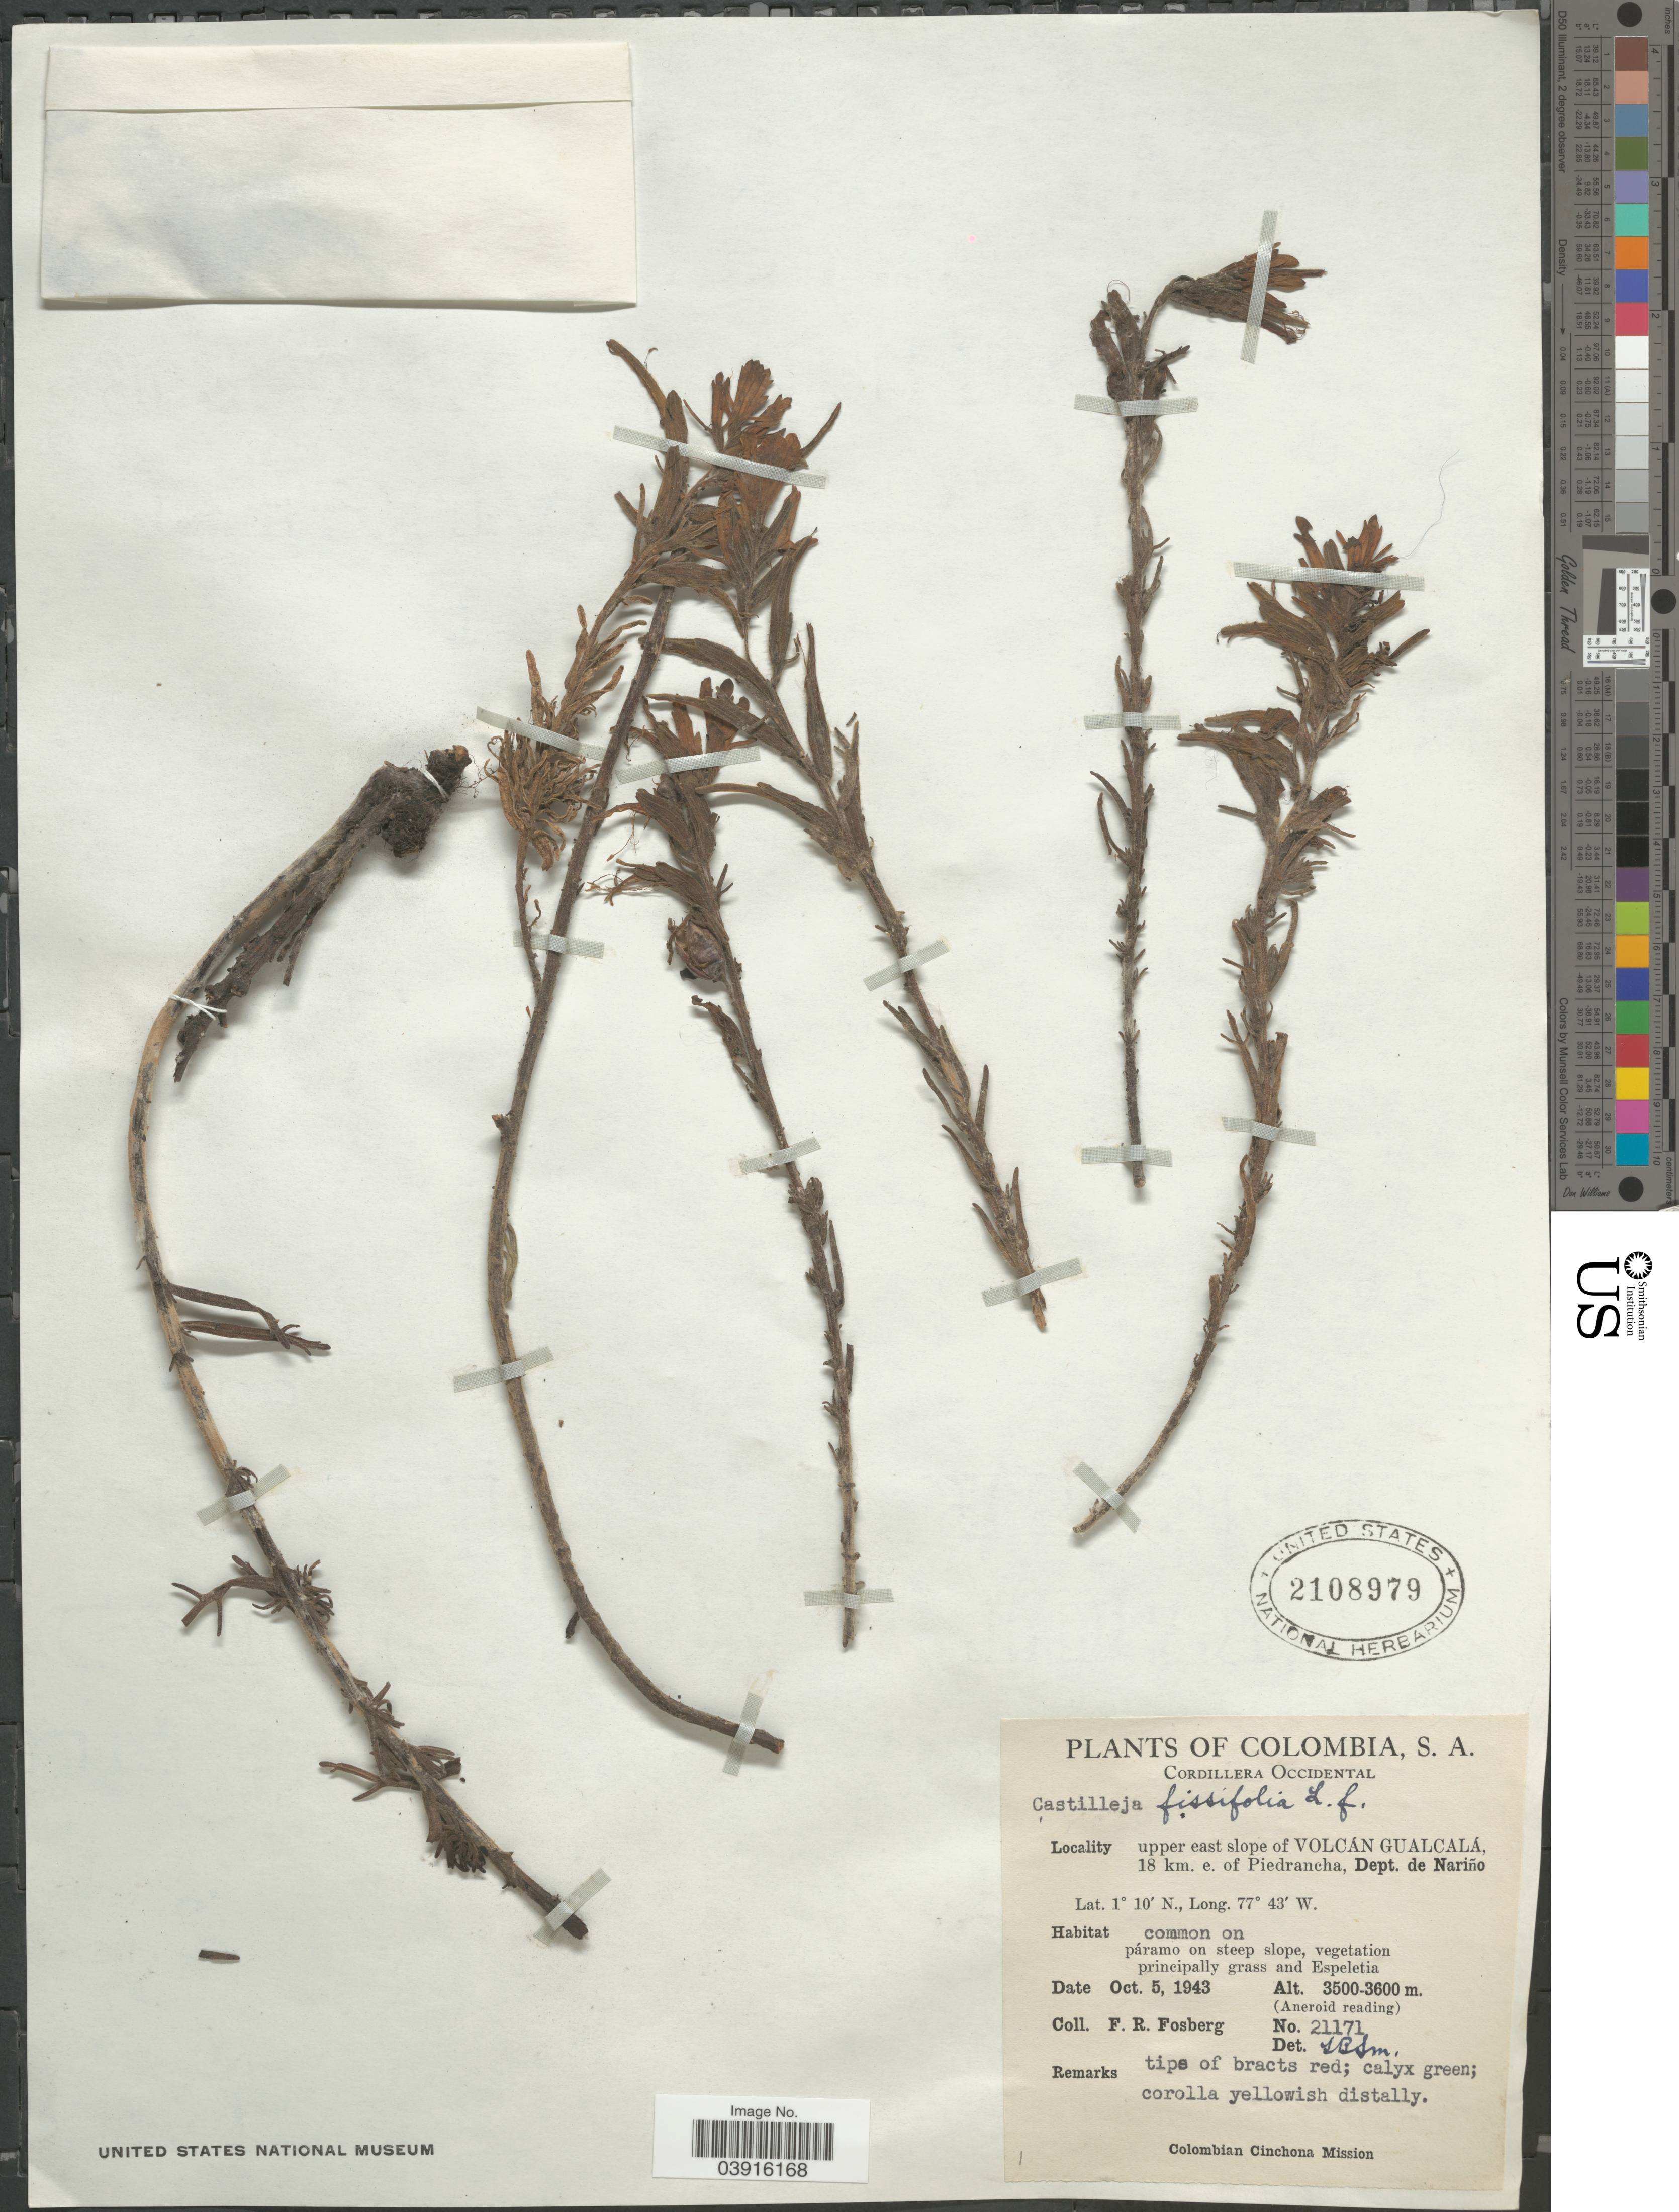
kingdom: Plantae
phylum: Tracheophyta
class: Magnoliopsida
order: Lamiales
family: Orobanchaceae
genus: Castilleja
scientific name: Castilleja fissifolia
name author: L. f.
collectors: F. R. Fosberg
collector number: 21171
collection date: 1943-10-05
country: Colombia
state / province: Nariño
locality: Cordillera Central. Upper east slope of Volcán Gualcalá, 18 km. e. of Piedrancha, Dept. de Nariño.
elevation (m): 3500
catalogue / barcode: US 2108979